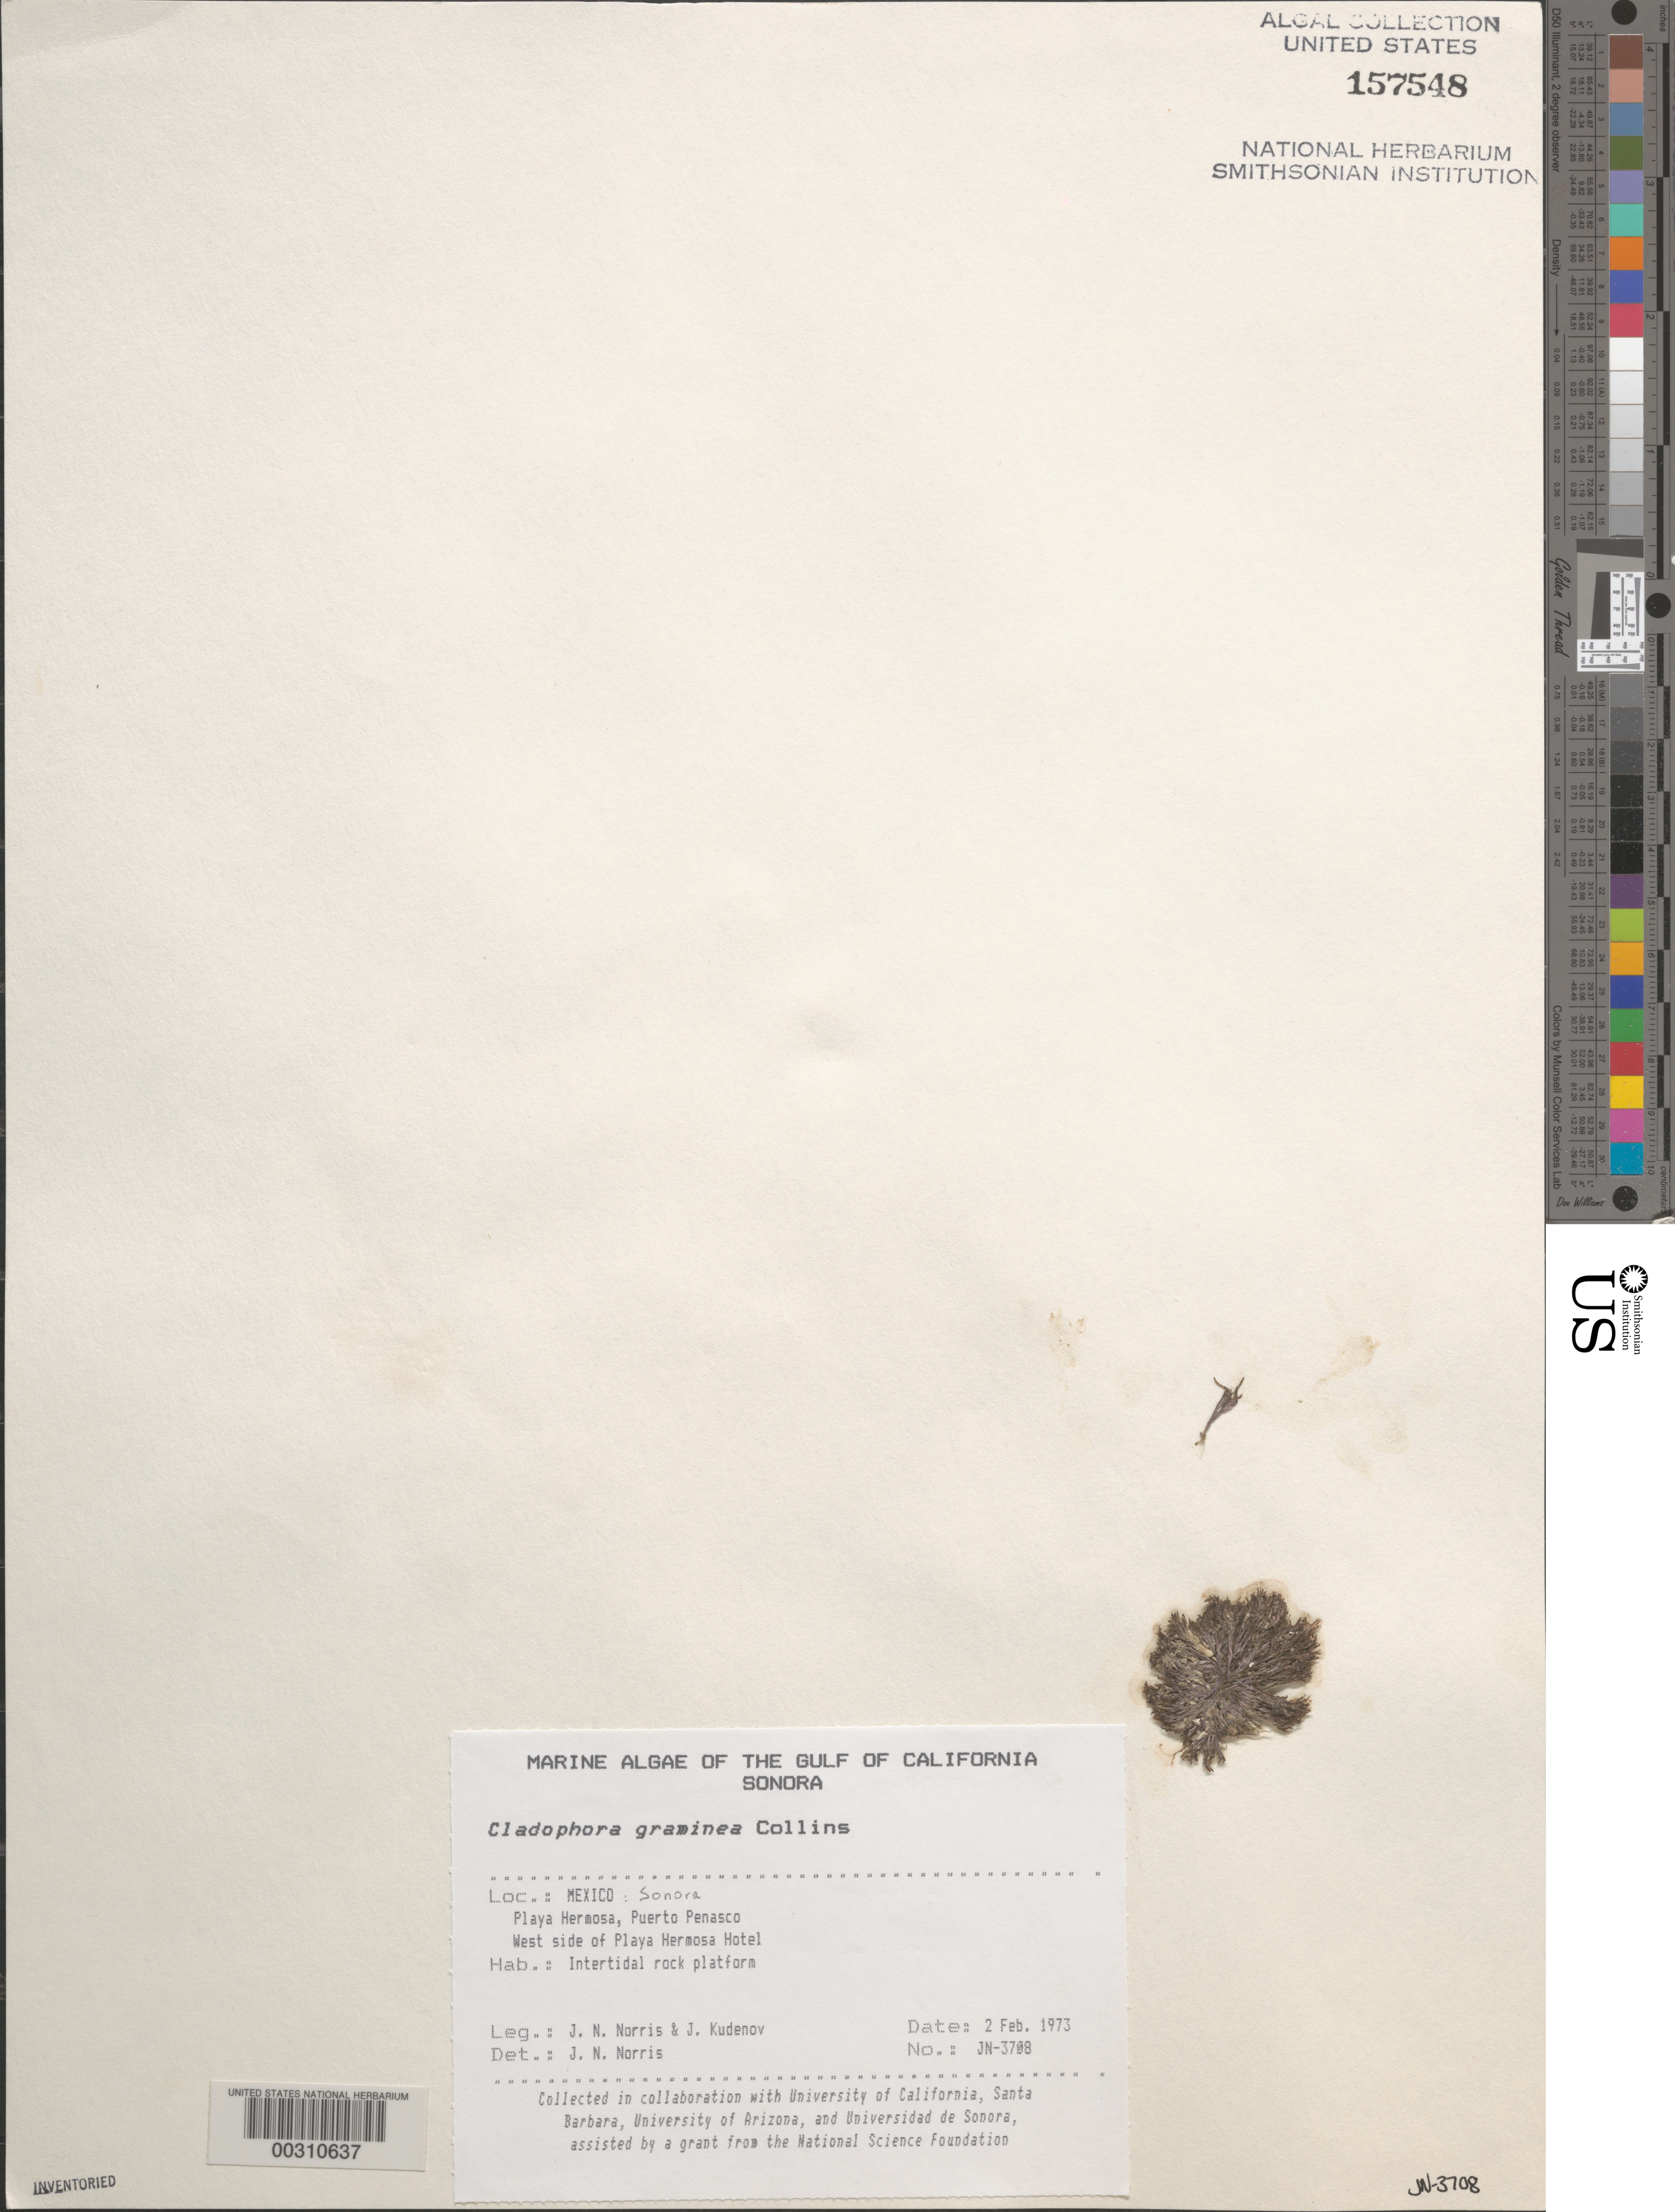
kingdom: Plantae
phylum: Chlorophyta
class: Ulvophyceae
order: Cladophorales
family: Cladophoraceae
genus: Cladophora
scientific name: Cladophora graminea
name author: Collins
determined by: Norris, James N.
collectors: J. N. Norris & J. Kudenov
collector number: JN-3708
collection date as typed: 02 Feb 1973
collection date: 1973-02-02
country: Mexico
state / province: Sonora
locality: Playa Hermosa, Puerto Penasco, Playa Hermosa Hotel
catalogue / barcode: US 157548